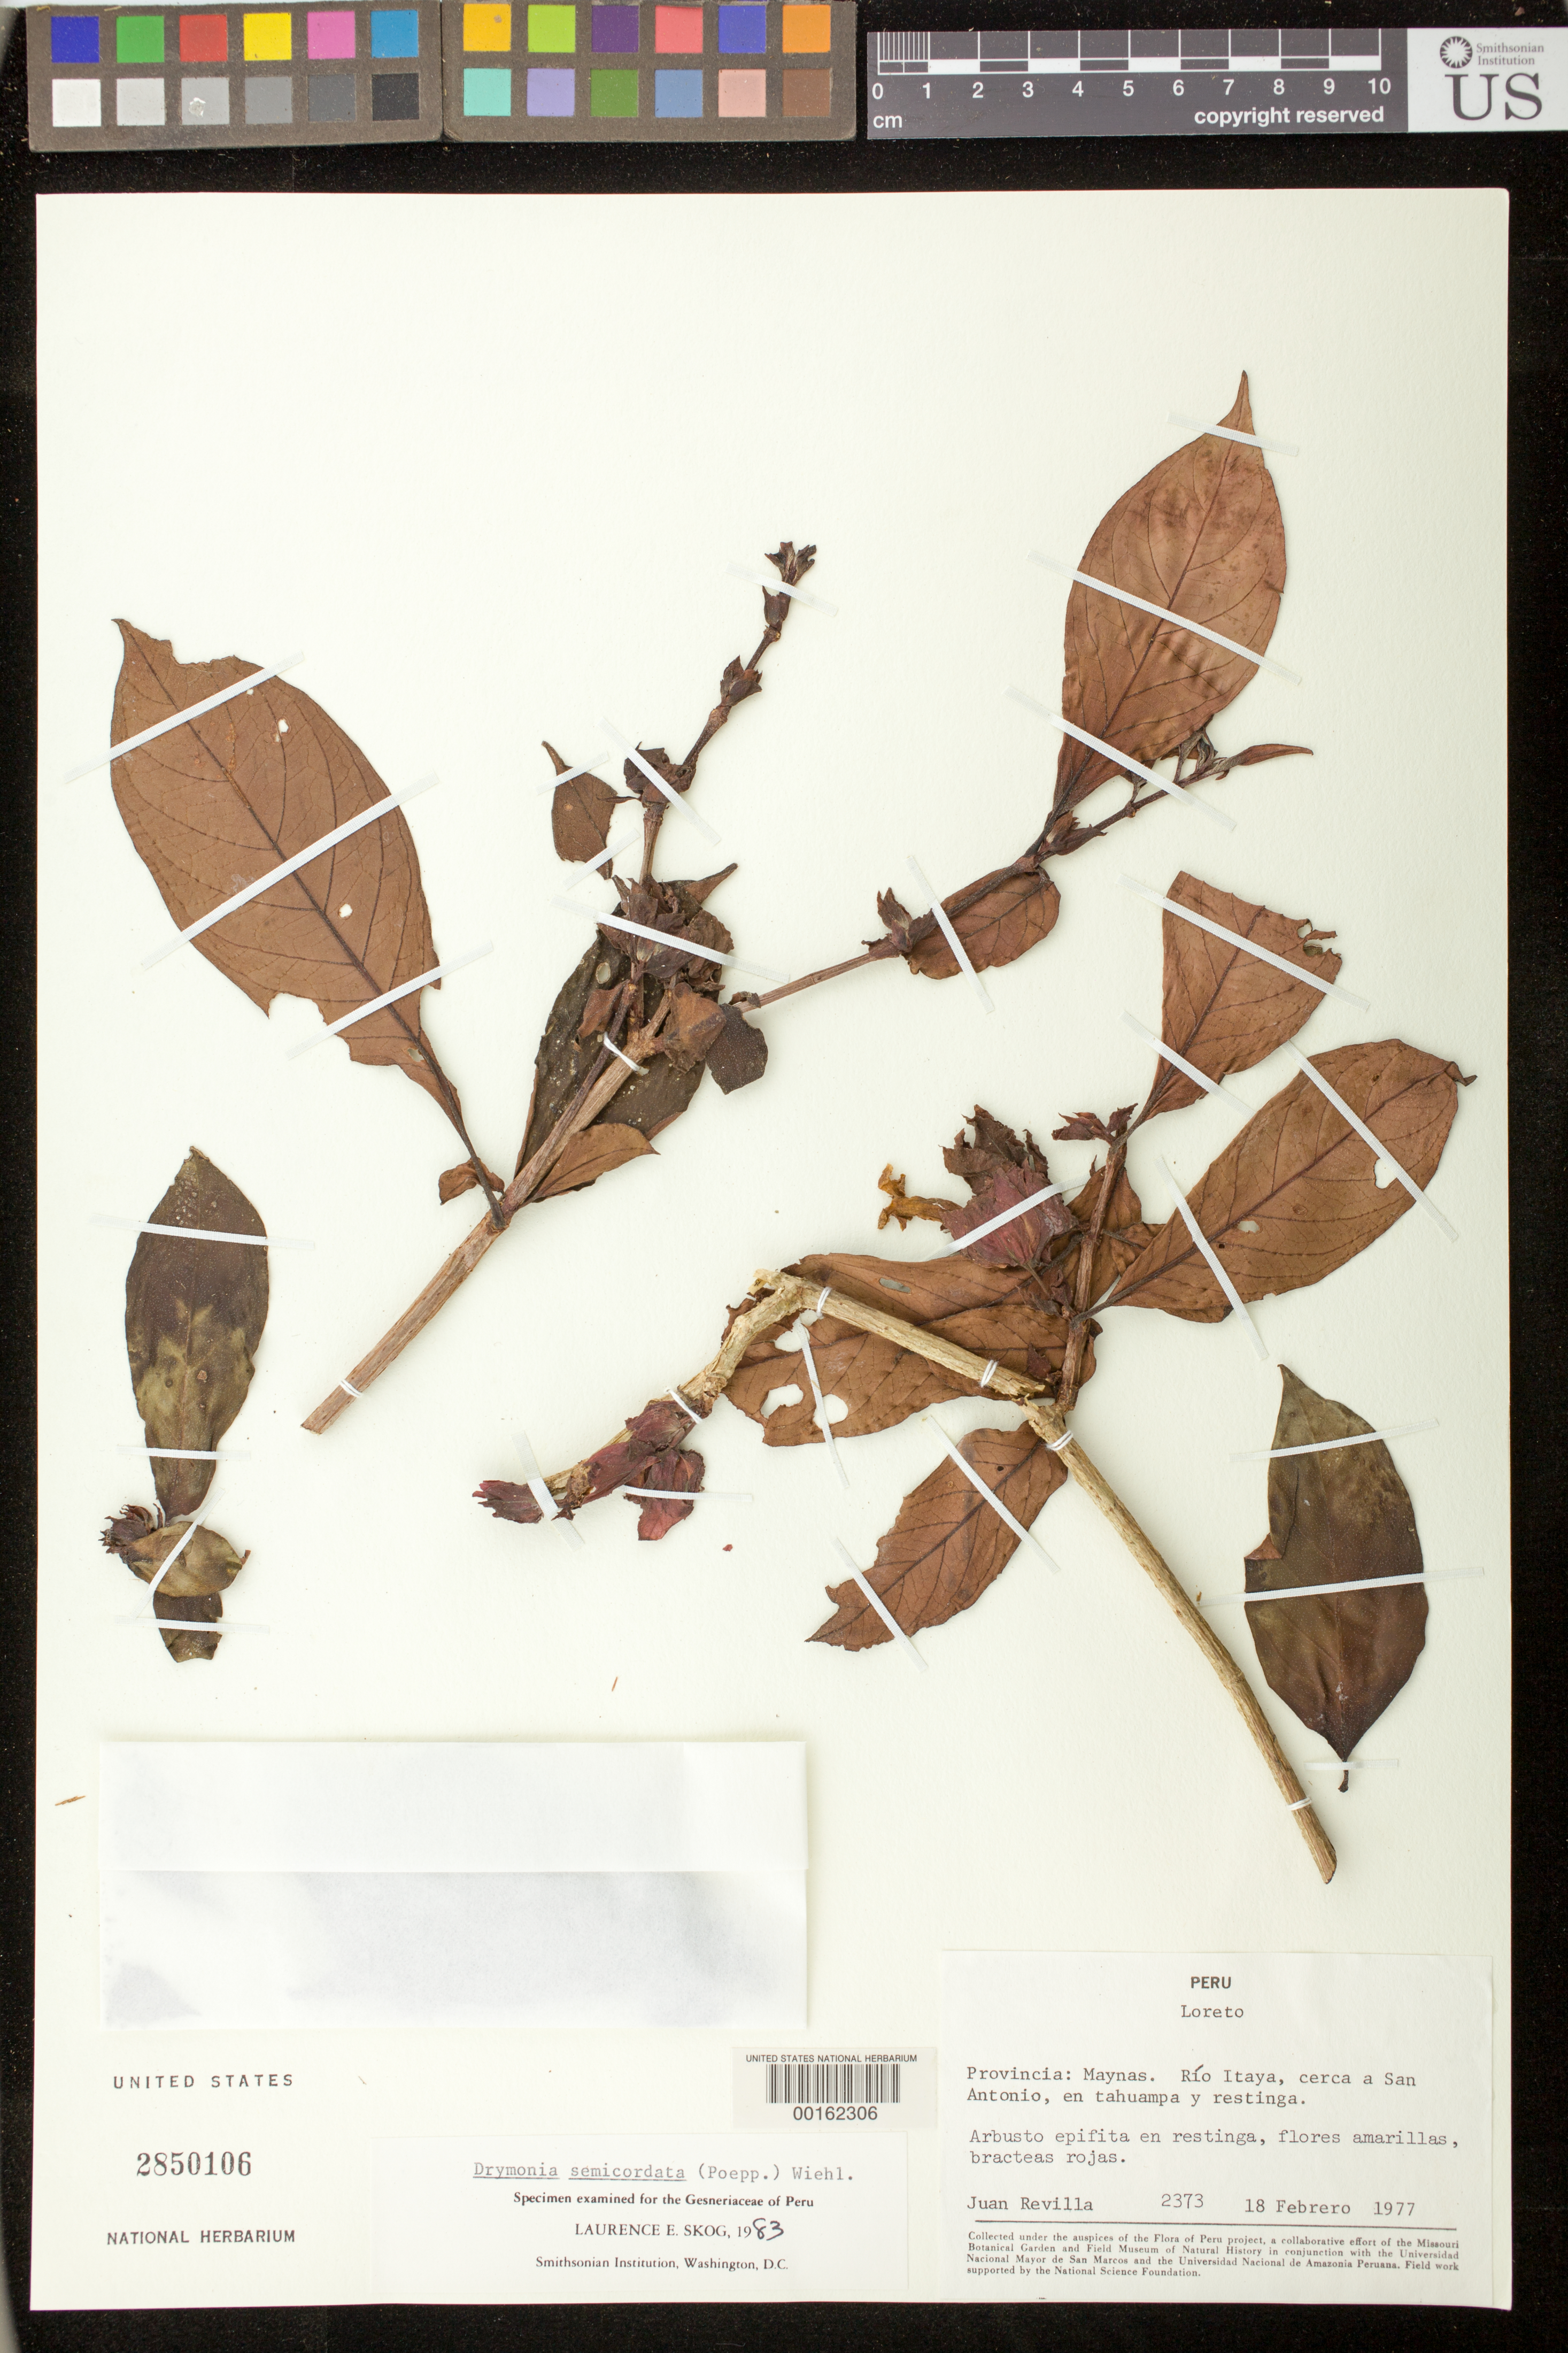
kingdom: Plantae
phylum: Tracheophyta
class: Magnoliopsida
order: Lamiales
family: Gesneriaceae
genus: Drymonia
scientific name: Drymonia semicordata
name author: (Poepp.) Wiehler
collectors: J. Revilla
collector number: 2373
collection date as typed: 18 Feb 1977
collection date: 1977-02-18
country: Peru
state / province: Loreto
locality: Prov. Maynas; Rio Itaya, near San Antonio, in 'Tahuampa' and 'Restinga'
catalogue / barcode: US 2850106